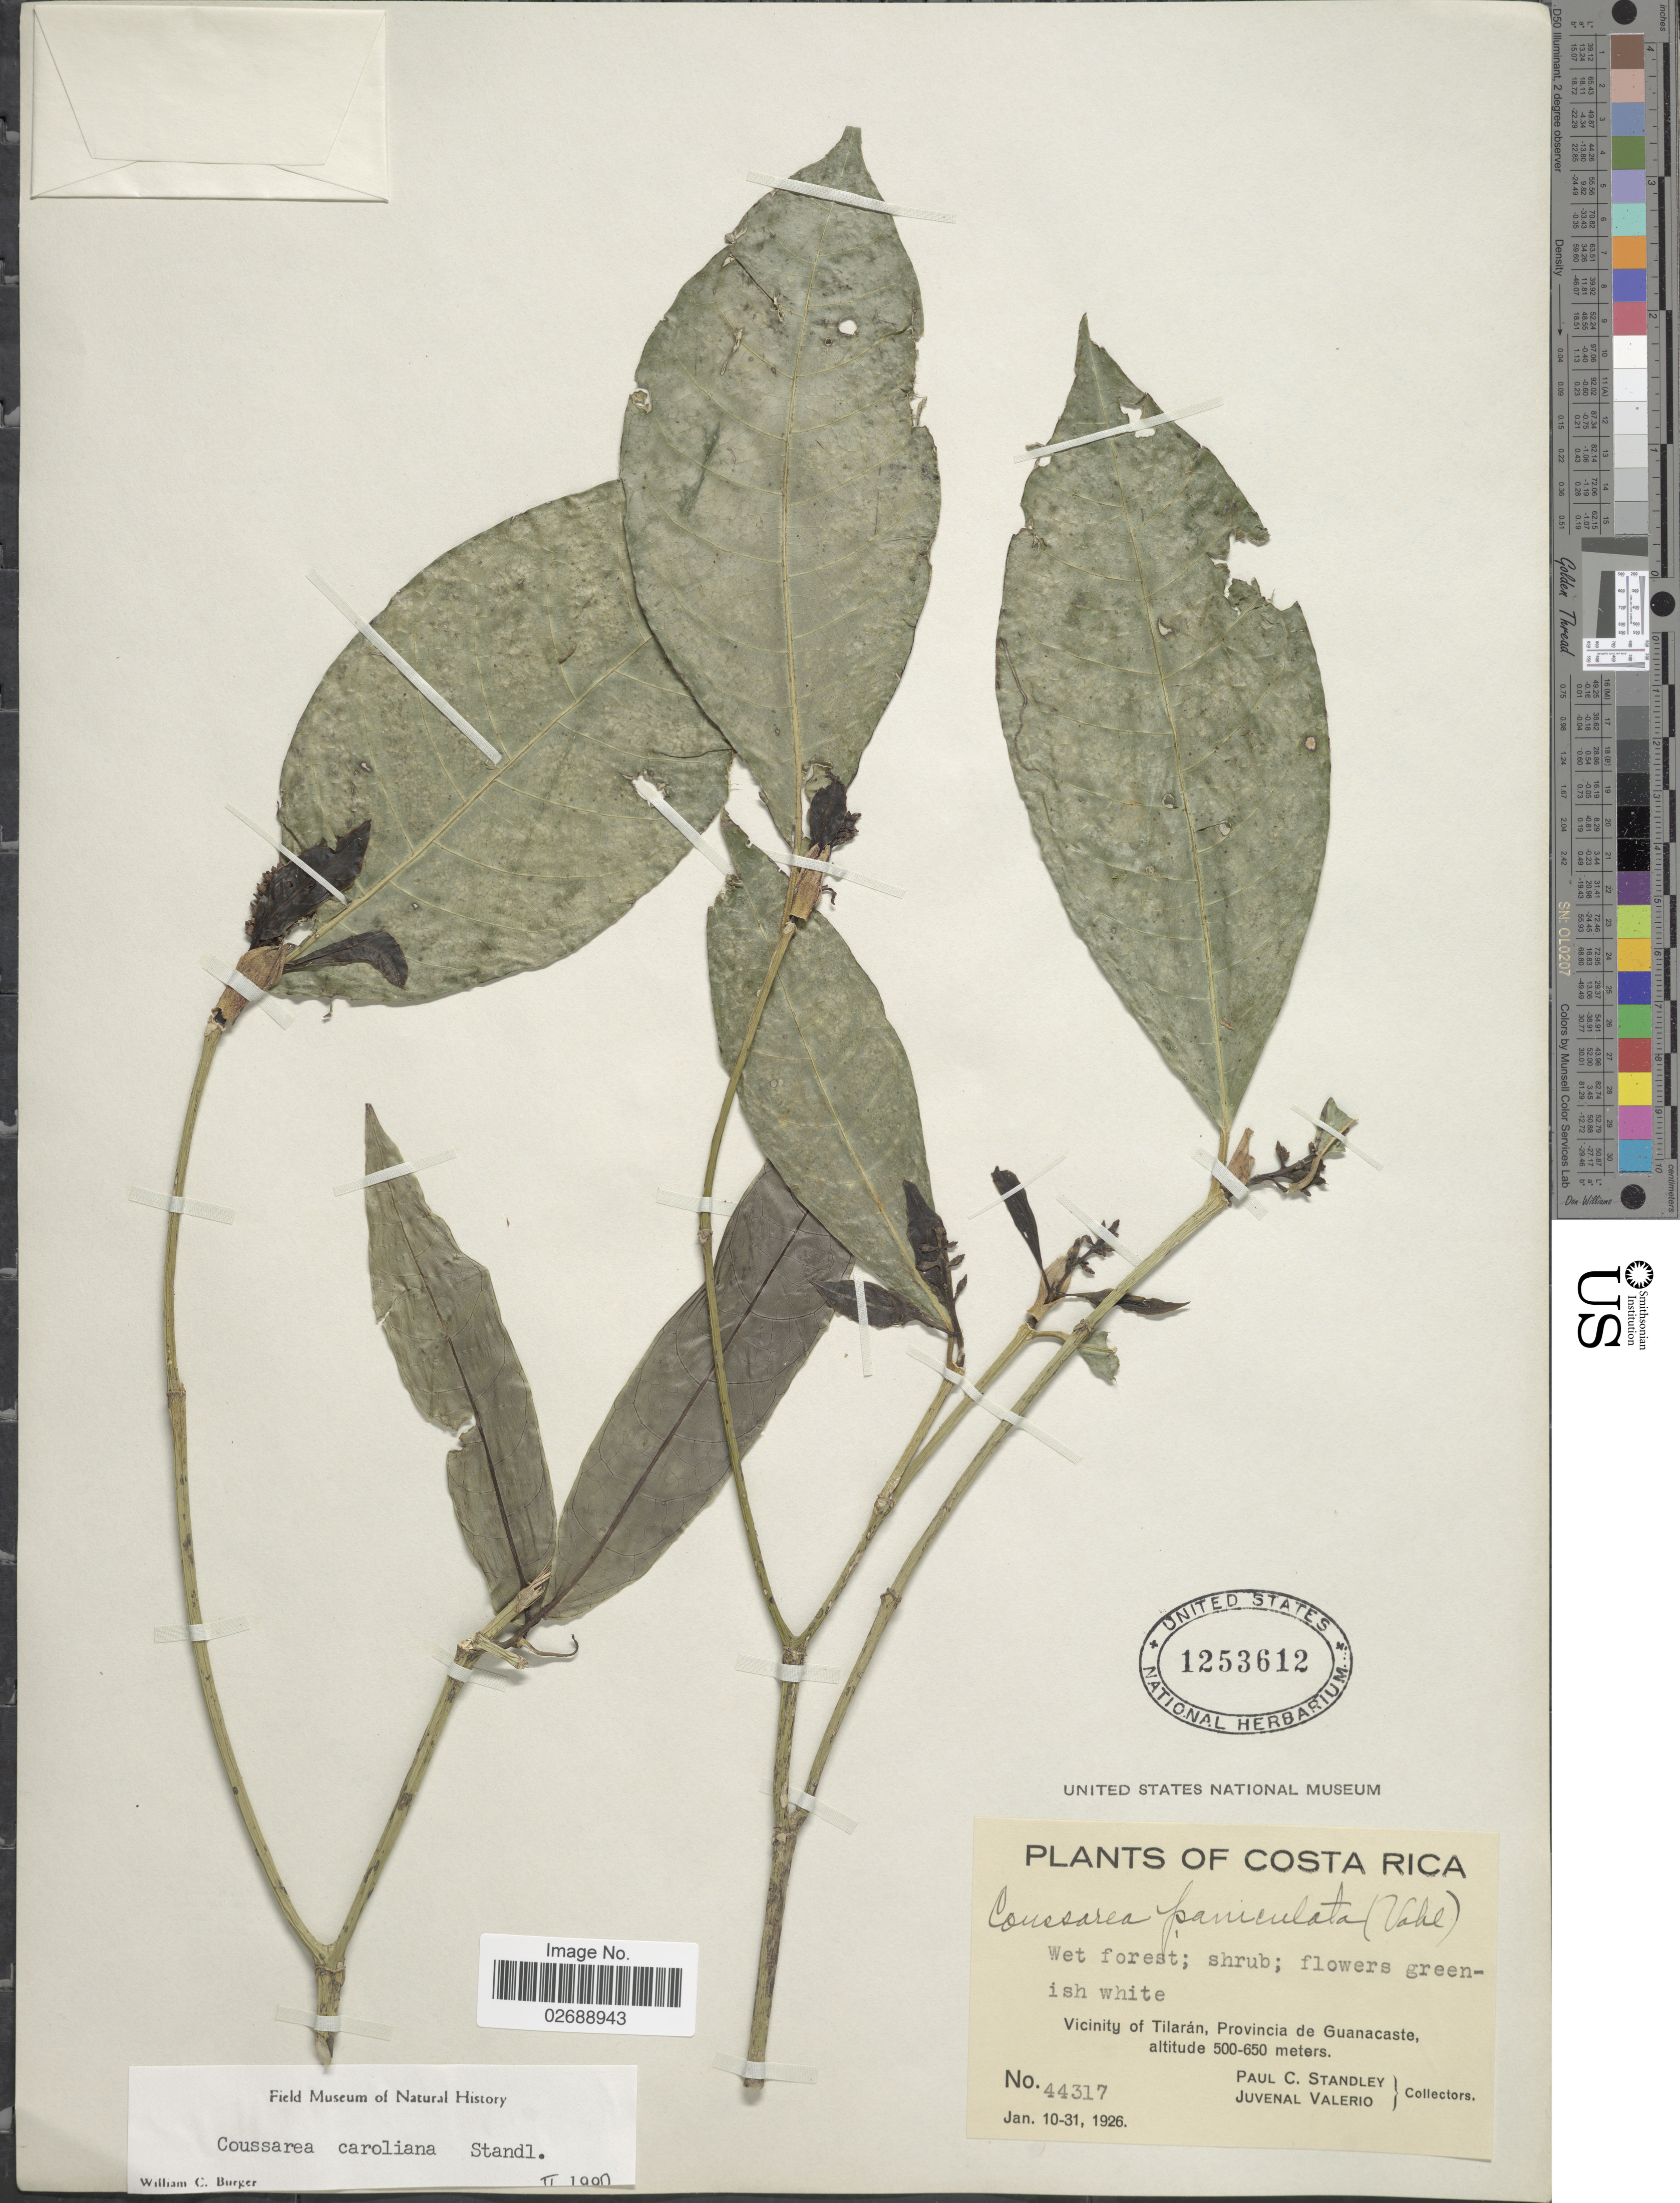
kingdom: Plantae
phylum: Tracheophyta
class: Magnoliopsida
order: Gentianales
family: Rubiaceae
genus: Coussarea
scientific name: Coussarea caroliana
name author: Standl.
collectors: P. C. Standley & J. Valerio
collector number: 44317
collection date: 1926-01-10/1926-01-31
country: Costa Rica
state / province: Guanacaste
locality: Vicinity of Tilaran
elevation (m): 500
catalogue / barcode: US 1253612